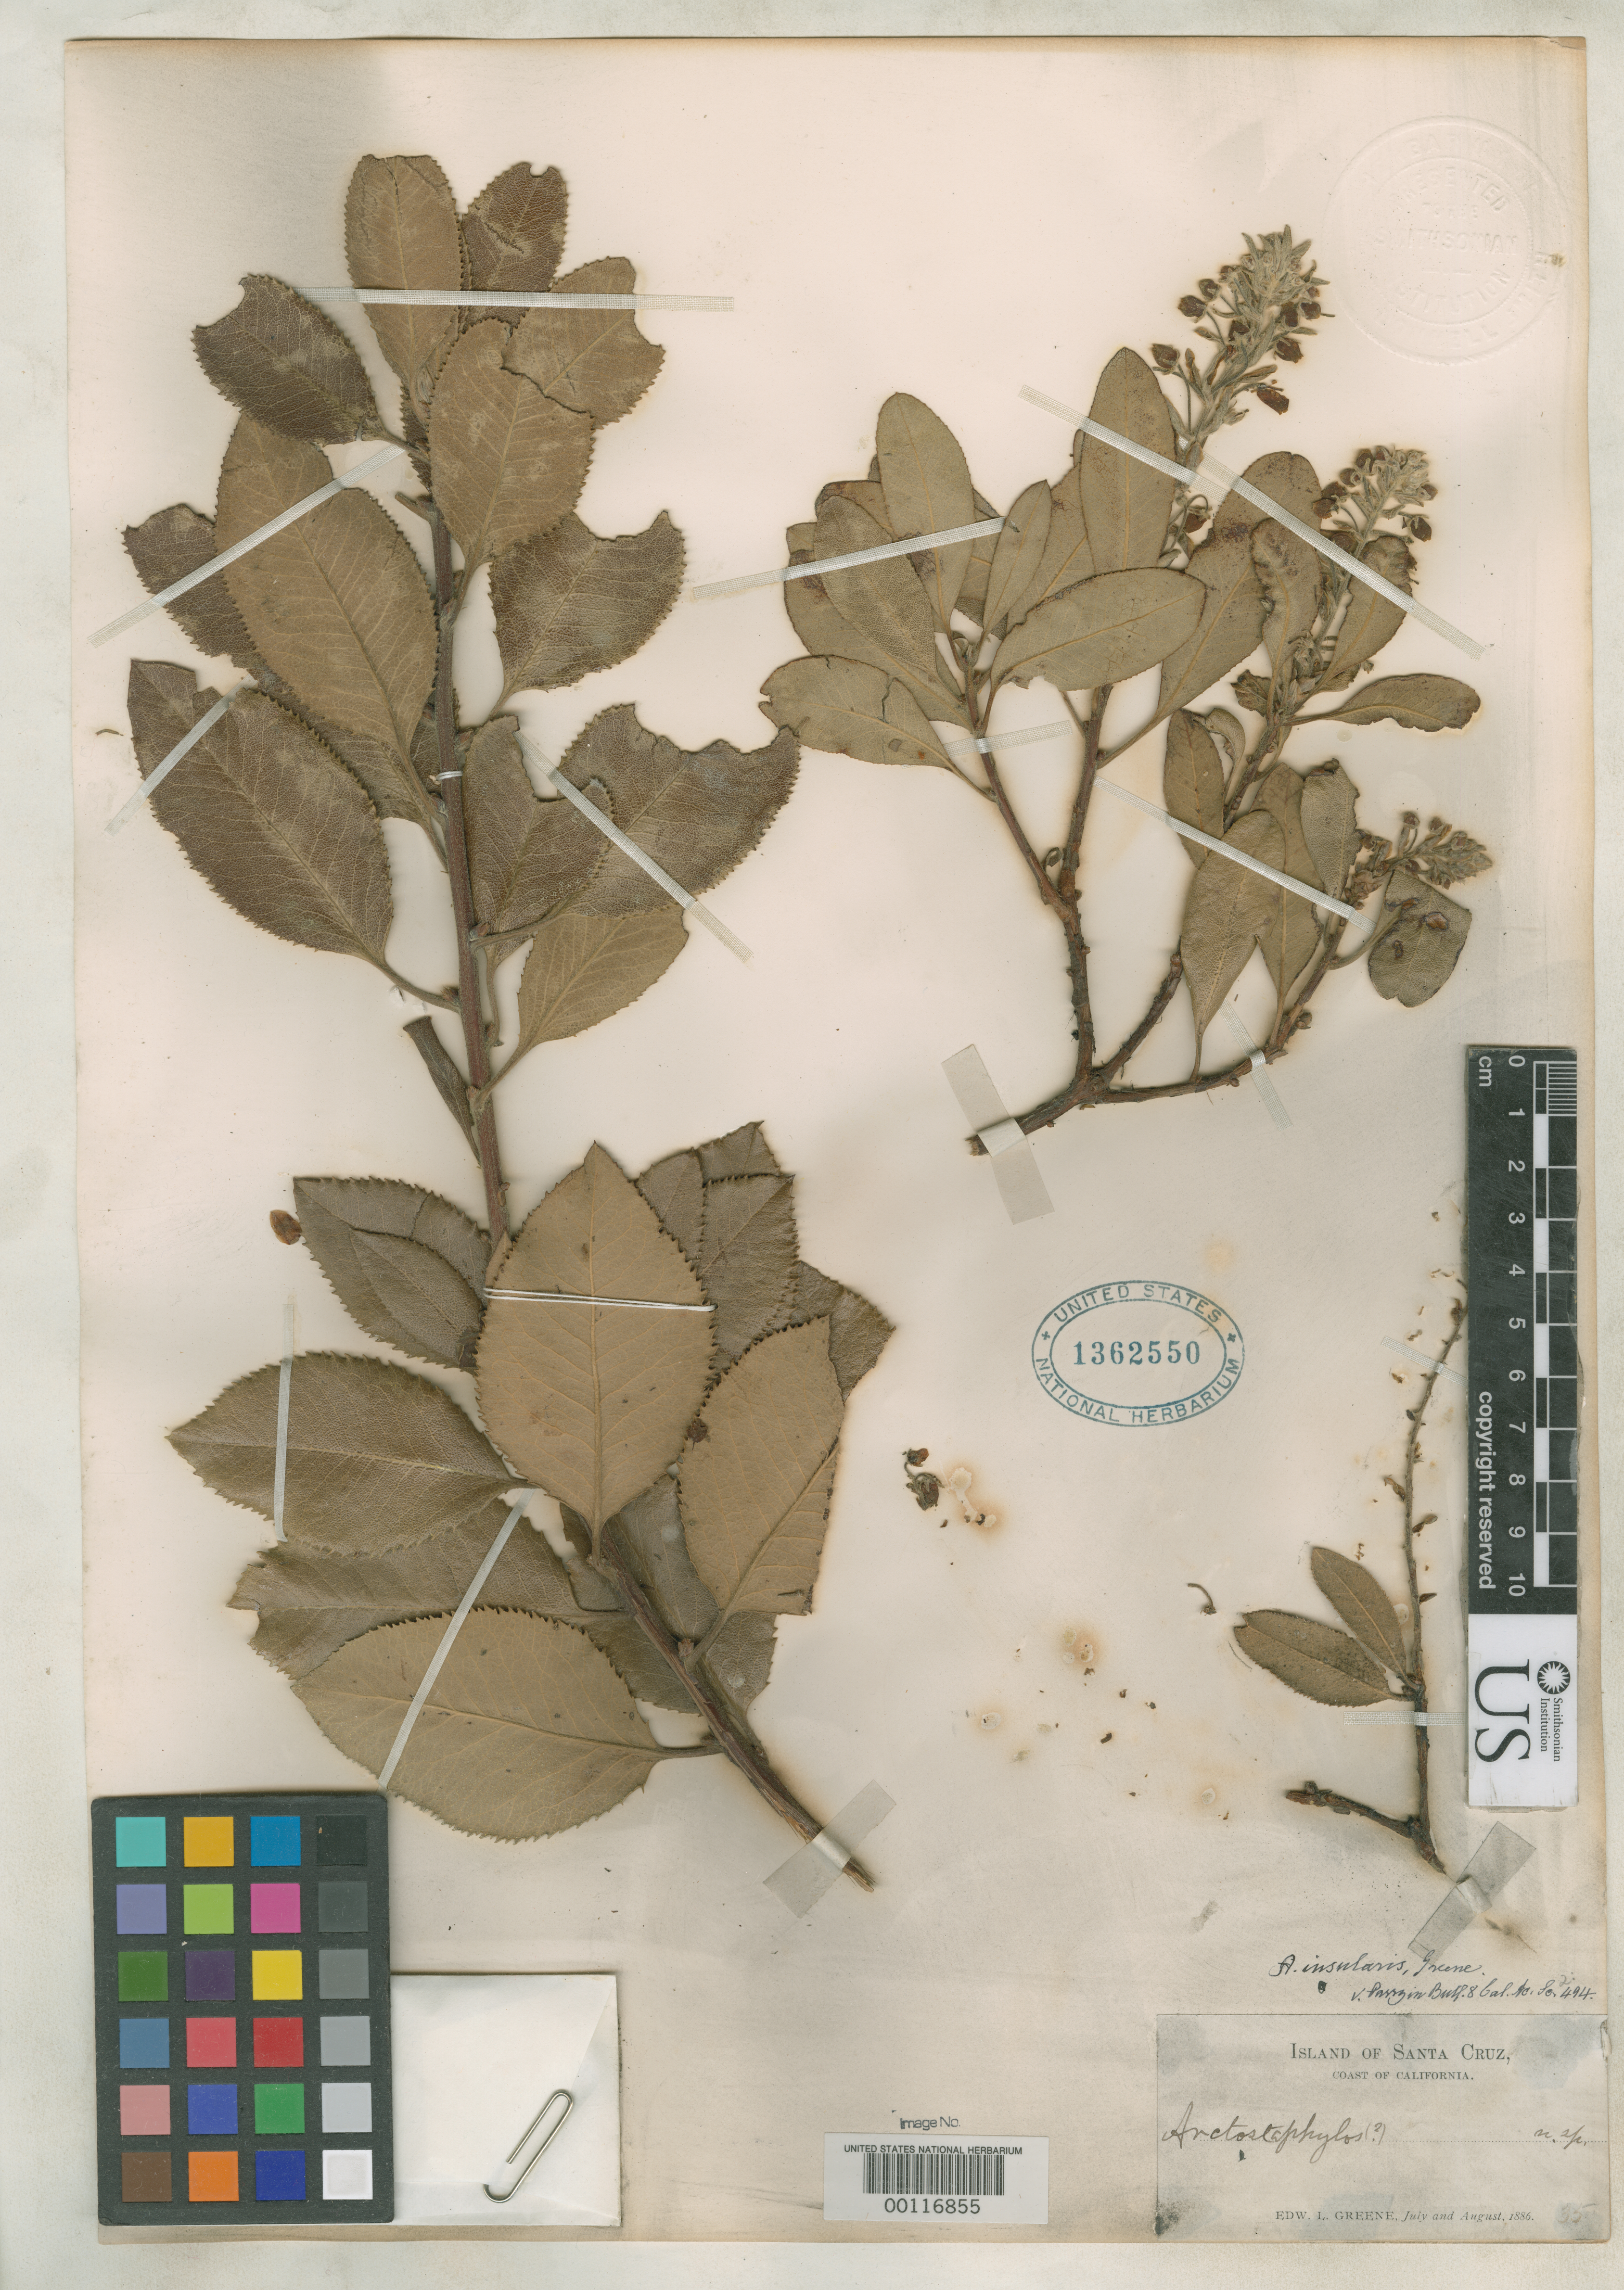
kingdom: Plantae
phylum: Tracheophyta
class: Magnoliopsida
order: Ericales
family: Ericaceae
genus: Arctostaphylos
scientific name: Arctostaphylos insularis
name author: Greene ex Parry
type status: Type Collection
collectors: E. L. Greene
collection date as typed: Jul 1886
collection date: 1886-07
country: United States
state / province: California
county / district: Santa Barbara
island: Santa Cruz Island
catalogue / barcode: US 1362550